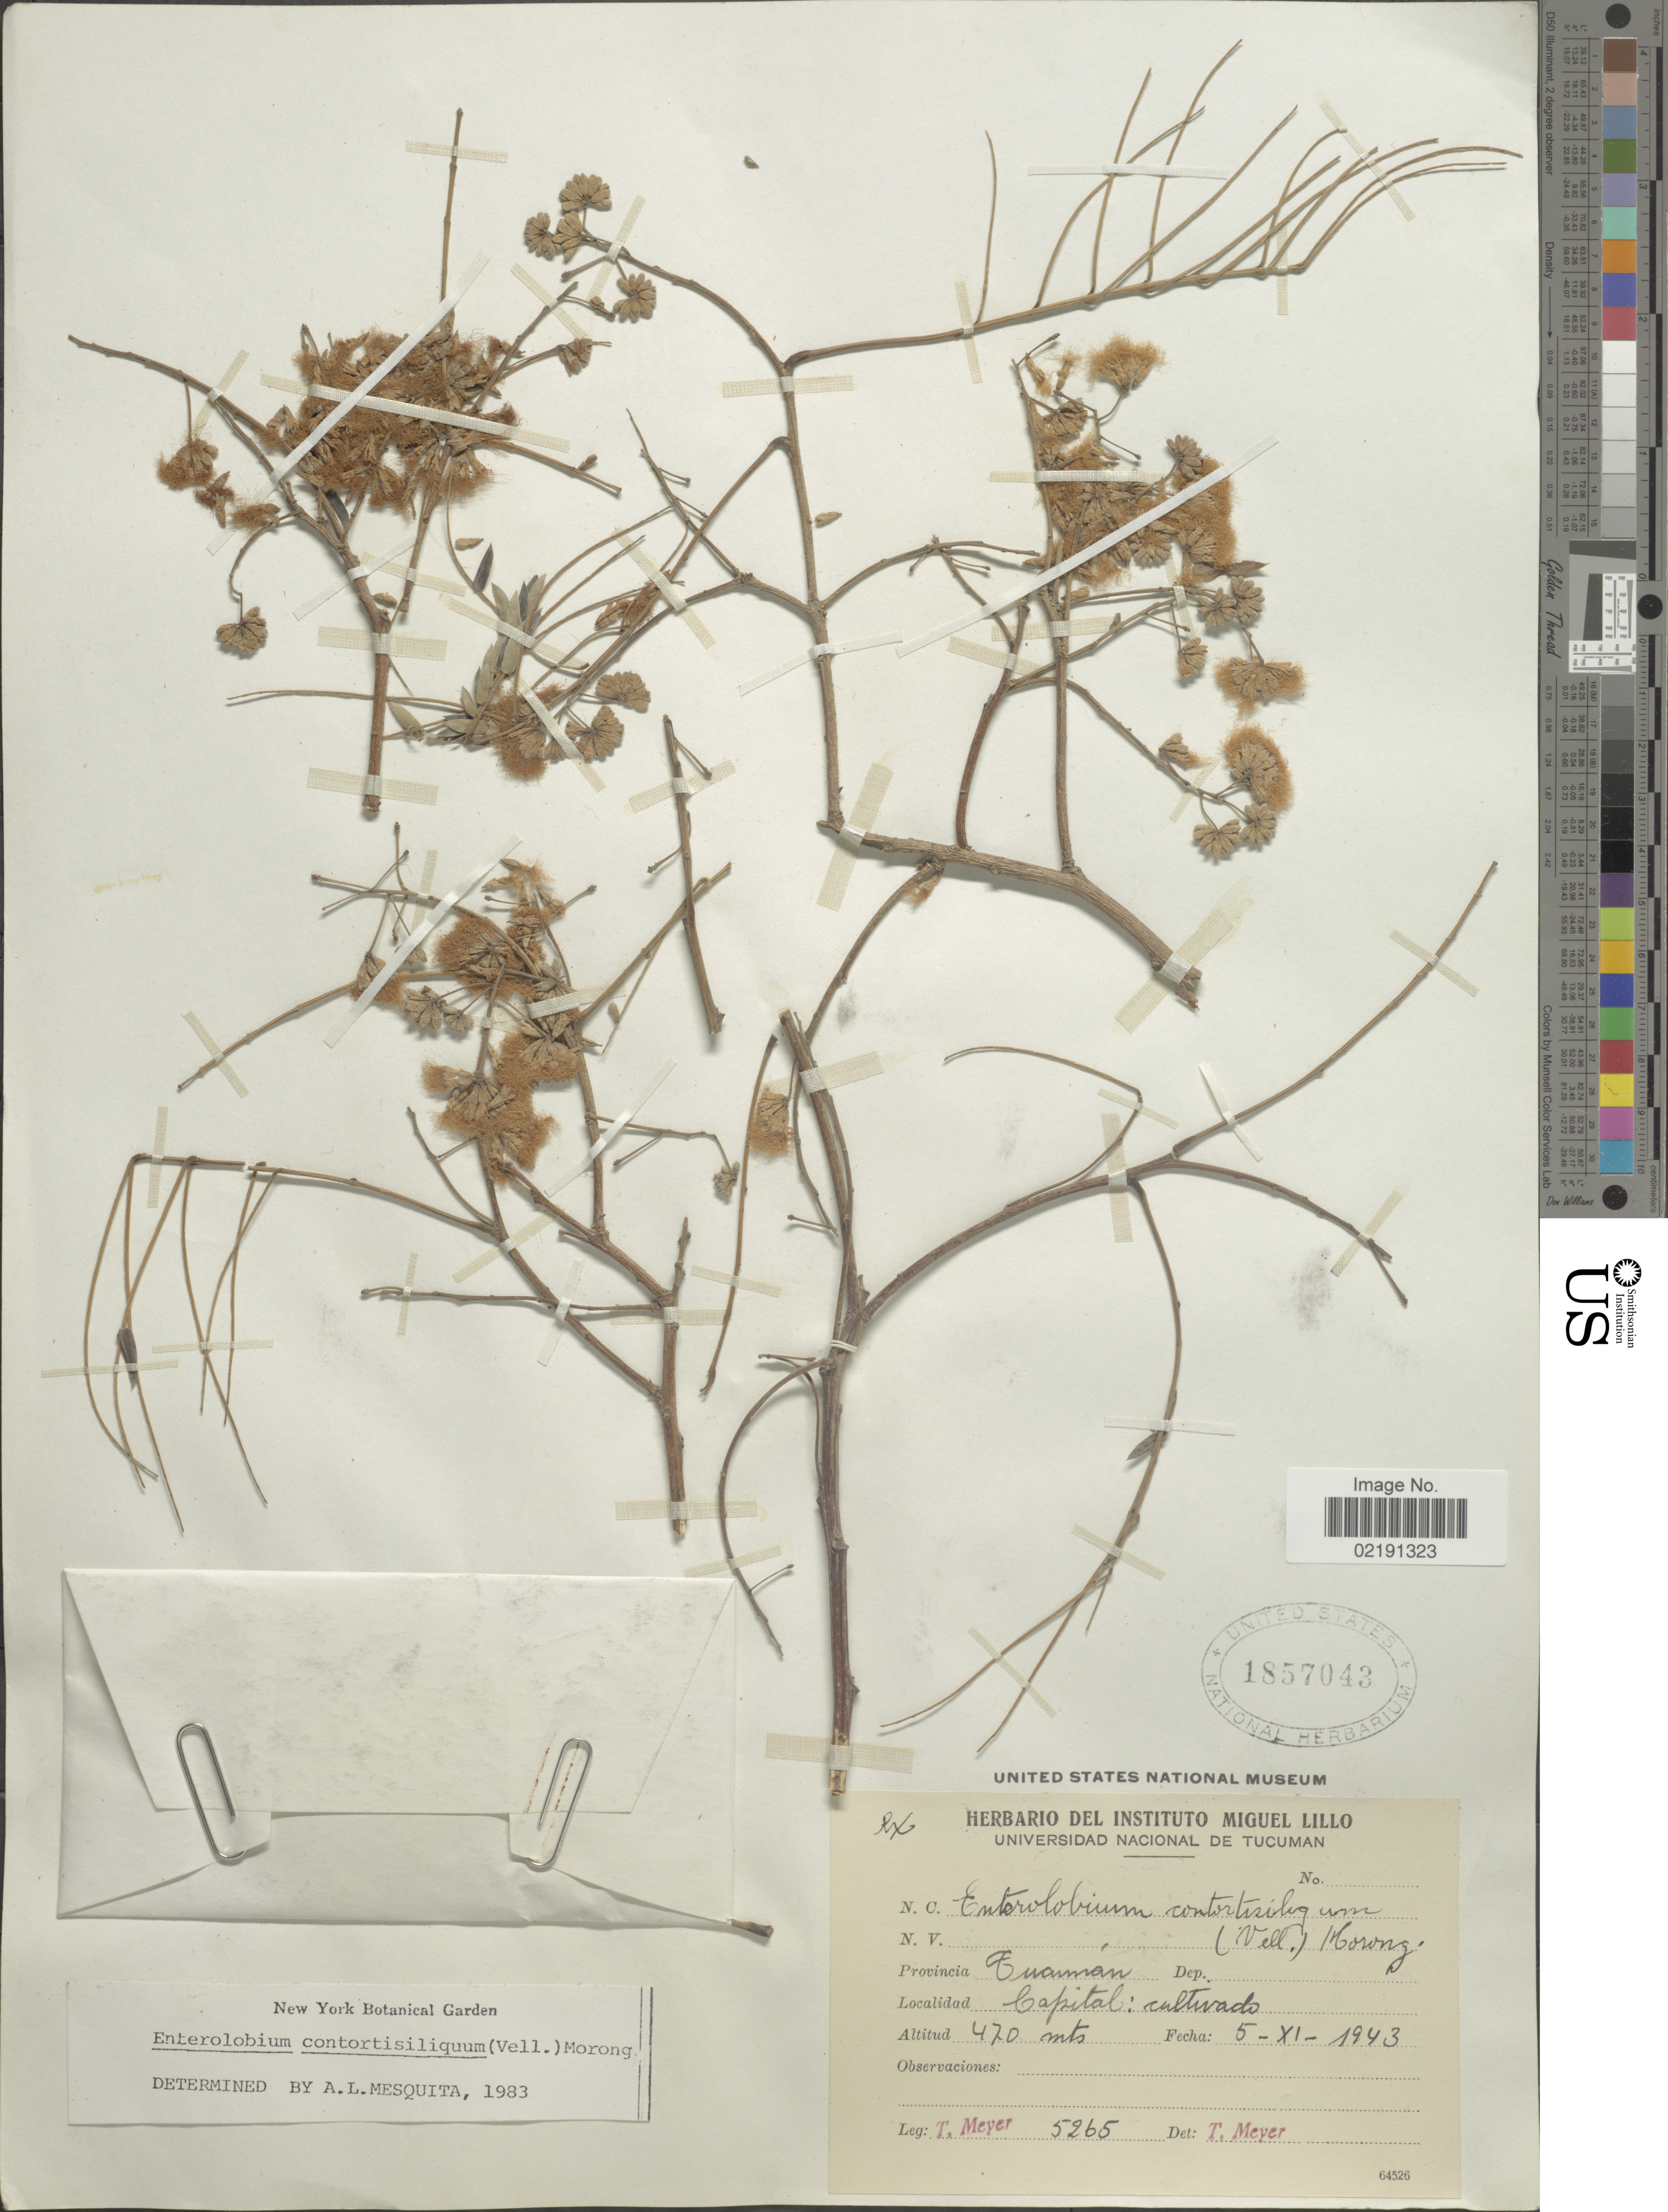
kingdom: Plantae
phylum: Tracheophyta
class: Magnoliopsida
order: Fabales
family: Fabaceae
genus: Enterolobium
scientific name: Enterolobium contortisiliquum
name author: (Vell.) Morong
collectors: T. Meyer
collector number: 5265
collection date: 1943-11-05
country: Argentina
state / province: Tucuman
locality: Provincia Tucumán. Capital: cultivado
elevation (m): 470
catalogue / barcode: US 1857043